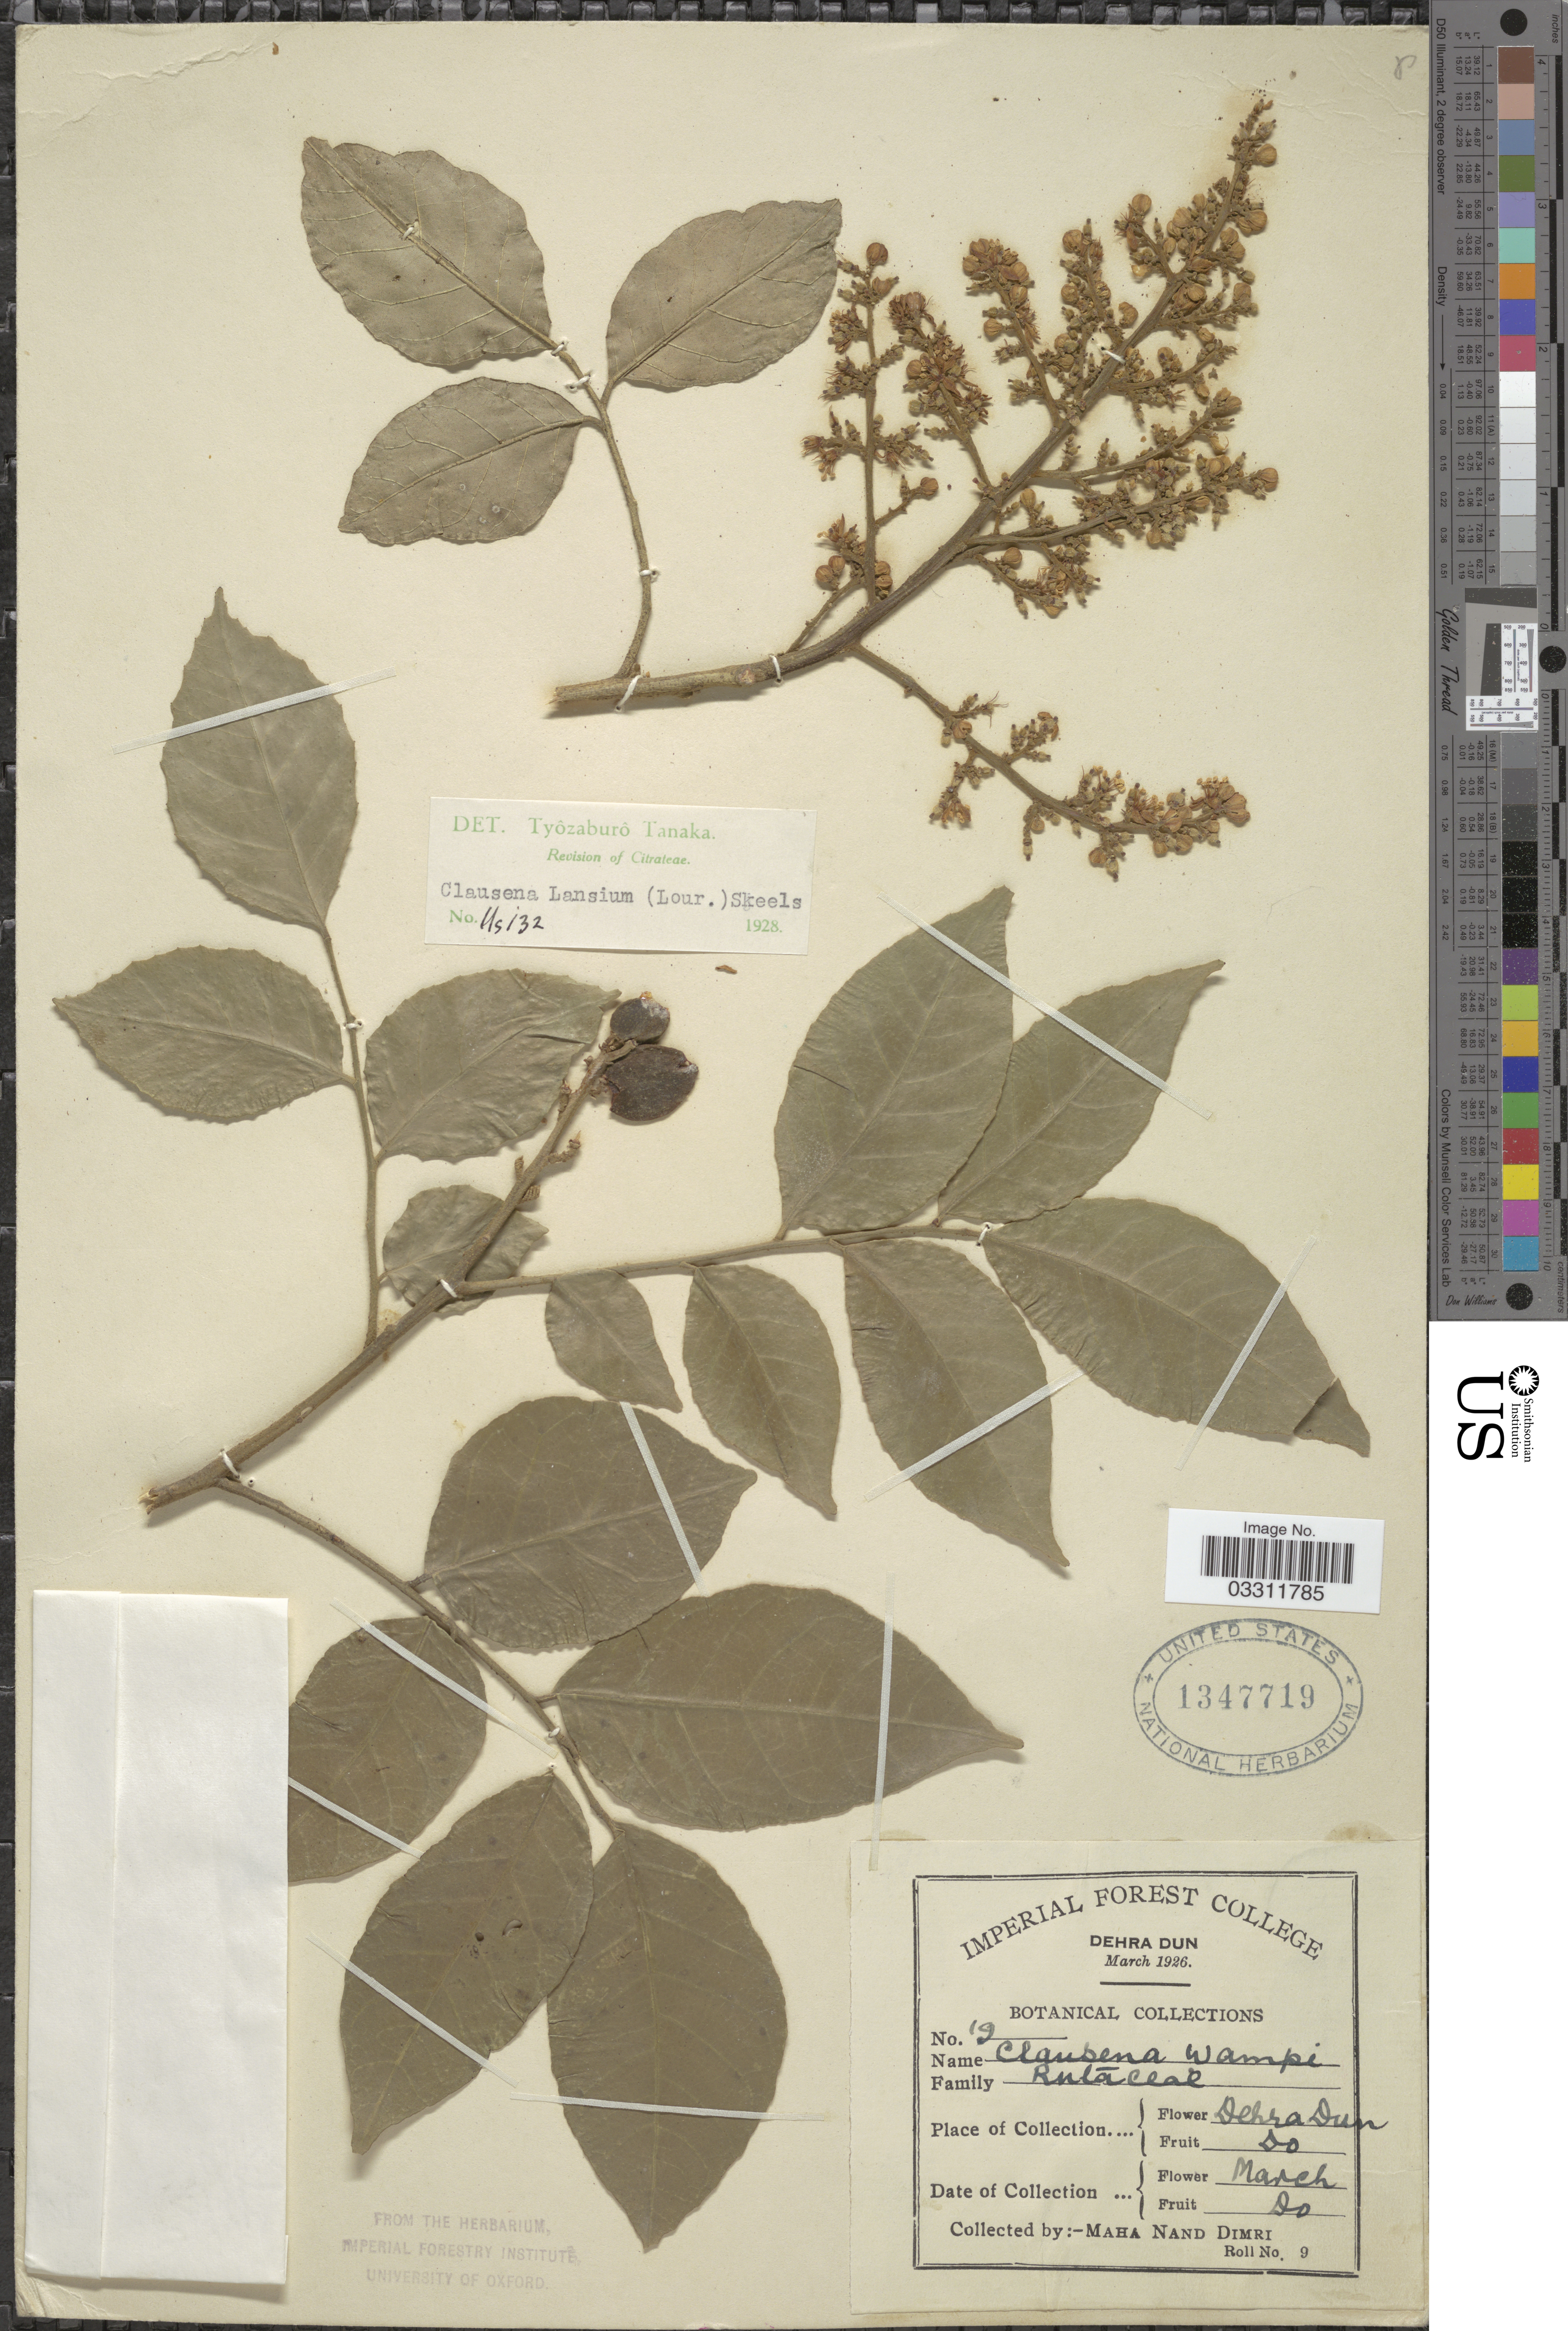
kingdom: Plantae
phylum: Tracheophyta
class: Magnoliopsida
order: Sapindales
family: Rutaceae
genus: Clausena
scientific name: Clausena lansium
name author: (Lour.) Skeels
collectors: M. Dimri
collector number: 19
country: India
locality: Dehra Dun.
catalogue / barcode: US 1347719